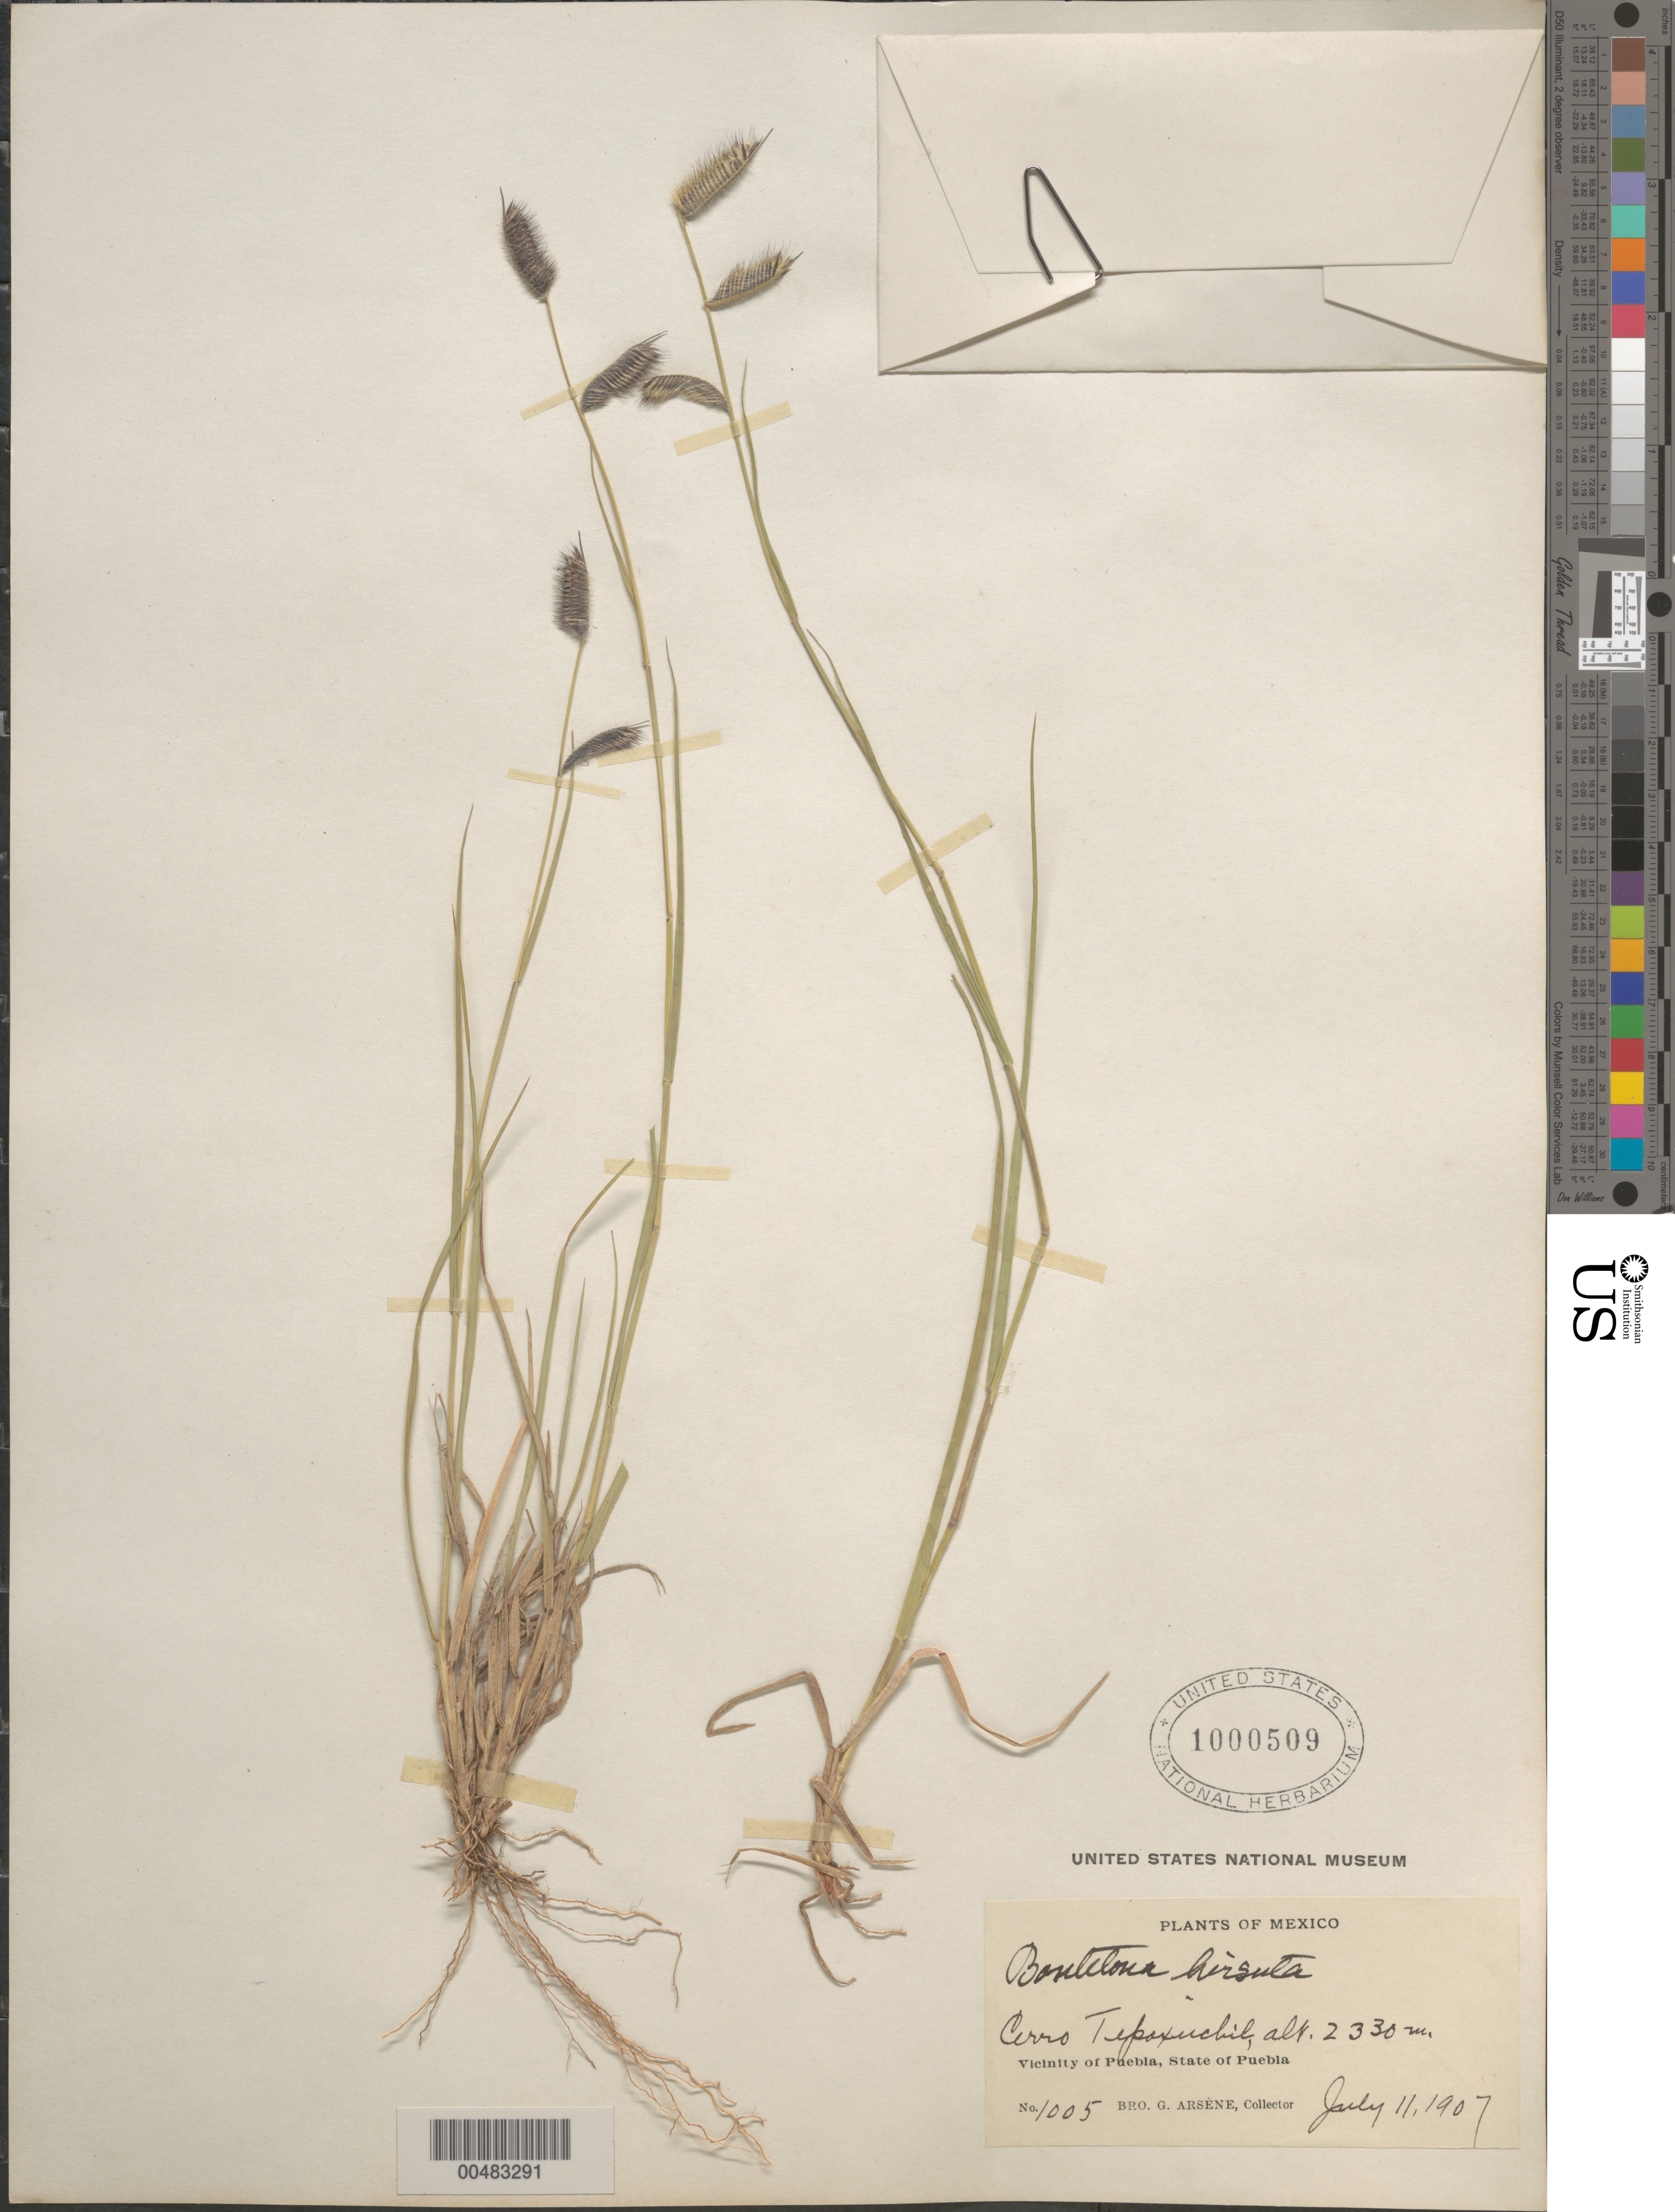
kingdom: Plantae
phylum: Tracheophyta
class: Liliopsida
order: Poales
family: Poaceae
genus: Bouteloua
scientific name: Bouteloua hirsuta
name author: Lag.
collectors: Bro. G. Arsène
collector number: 1005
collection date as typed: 11 Jul 1907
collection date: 1907-07-11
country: Mexico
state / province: Puebla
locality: Vicinity of Puebla, Cerro Tepaxuchil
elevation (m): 2330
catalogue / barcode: US 1000509